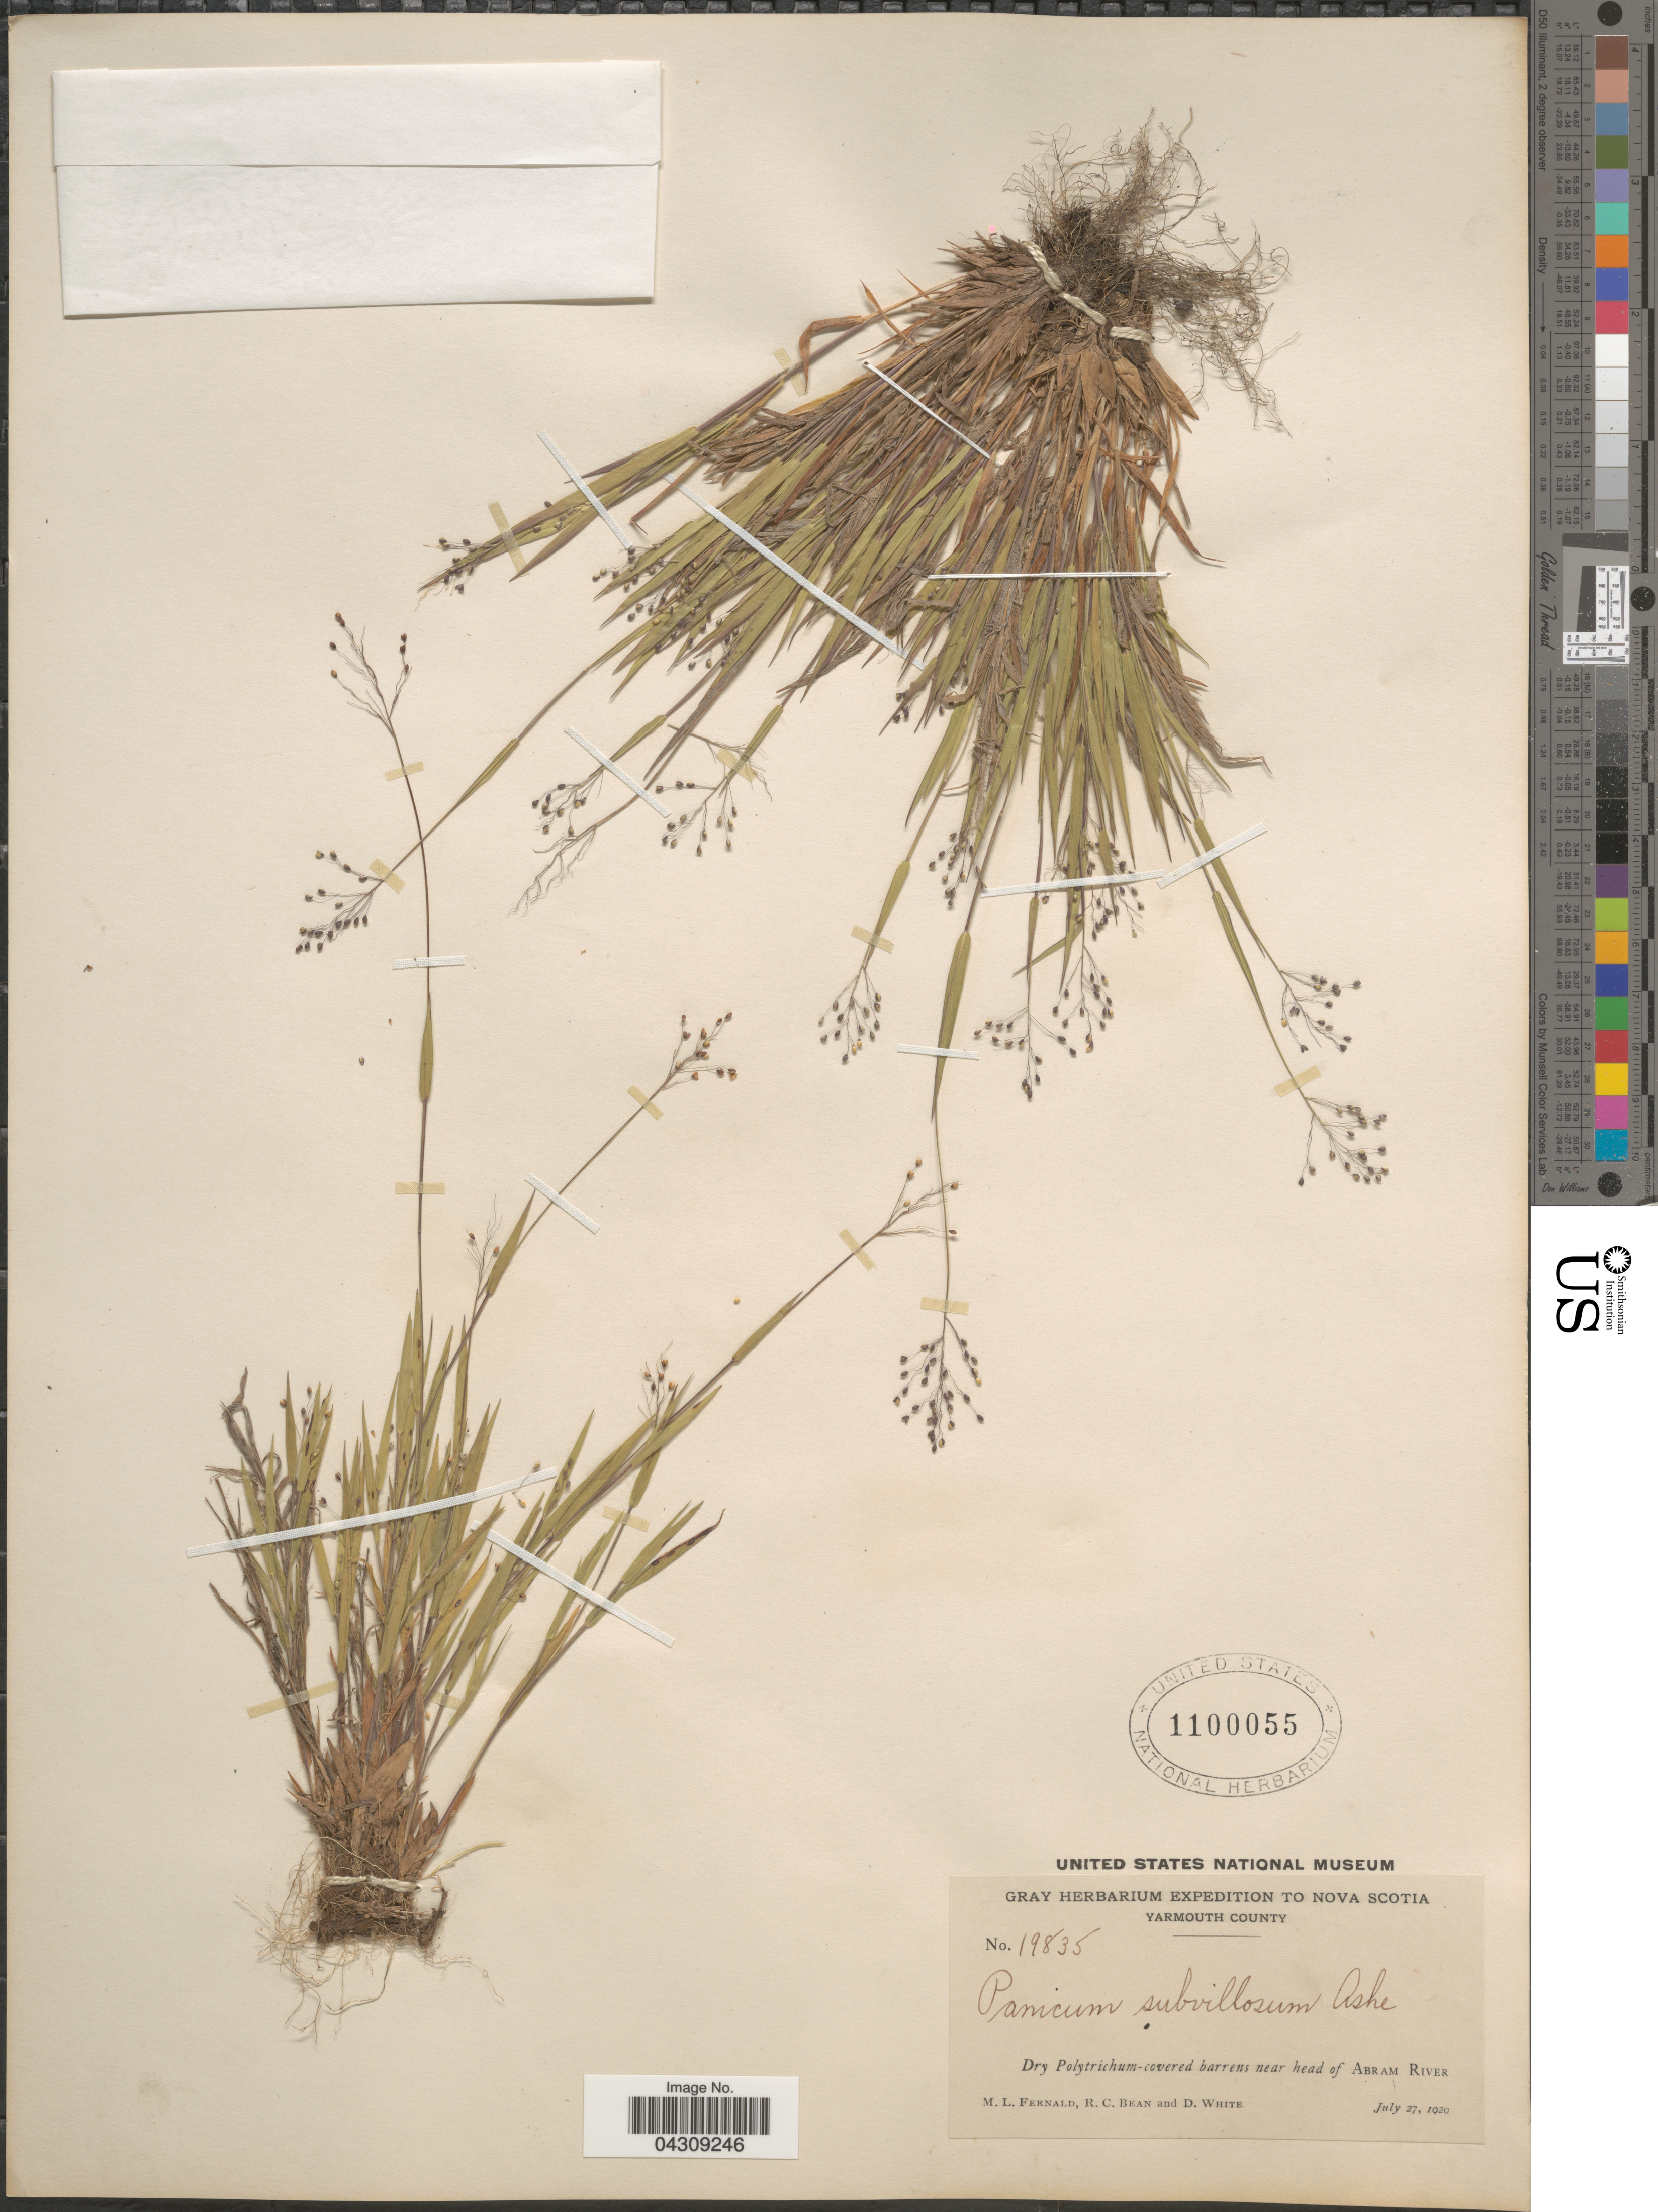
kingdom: Plantae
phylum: Tracheophyta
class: Liliopsida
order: Poales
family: Poaceae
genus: Dichanthelium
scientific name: Dichanthelium acuminatum var. acuminatum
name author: (Sw.) Gould & C.A. Clark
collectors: M. L. Fernald, R. Bean & D. White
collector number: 19835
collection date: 1920-07-27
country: Canada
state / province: Nova Scotia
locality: Gray Herbarium Expedition to Nova Scotia. Yarmouth County. Near head of Abram River.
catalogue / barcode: US 1100055